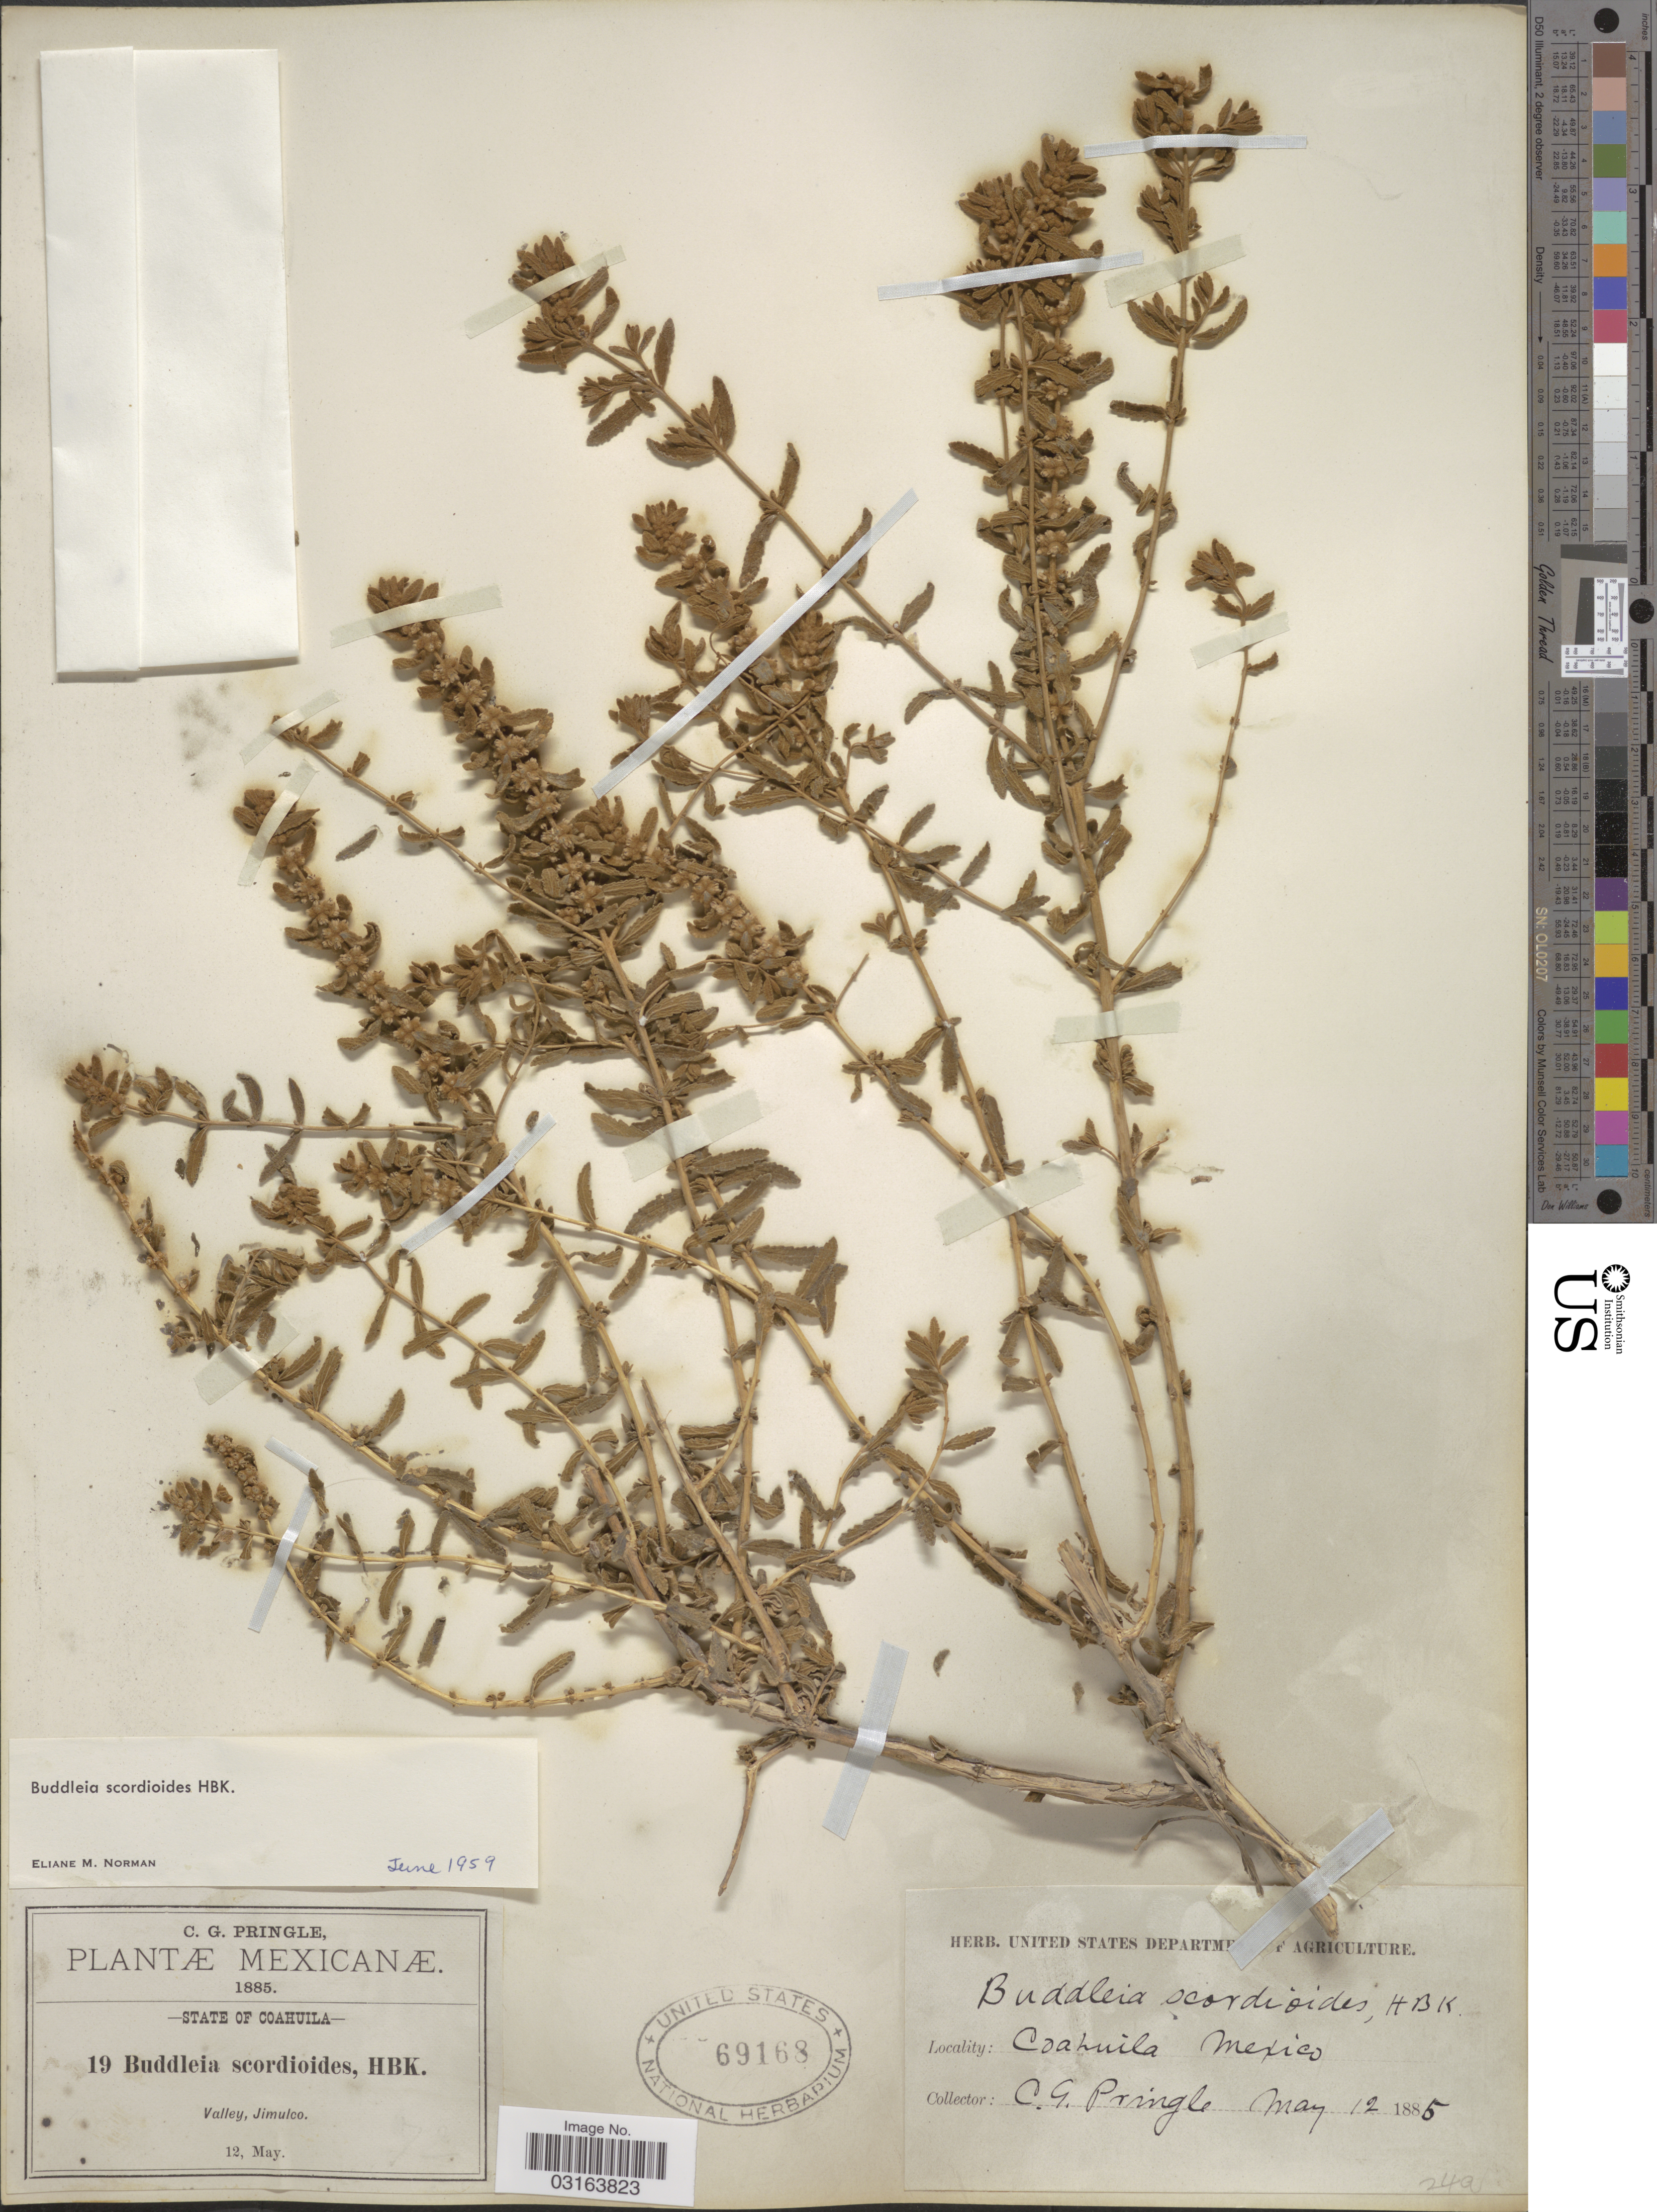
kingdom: Plantae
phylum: Tracheophyta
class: Magnoliopsida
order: Lamiales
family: Scrophulariaceae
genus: Buddleja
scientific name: Buddleja scordioides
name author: Kunth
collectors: C. G. Pringle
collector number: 19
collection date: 1885-05-12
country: Mexico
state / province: Coahuila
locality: Valley, Jimulco.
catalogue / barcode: US 69168